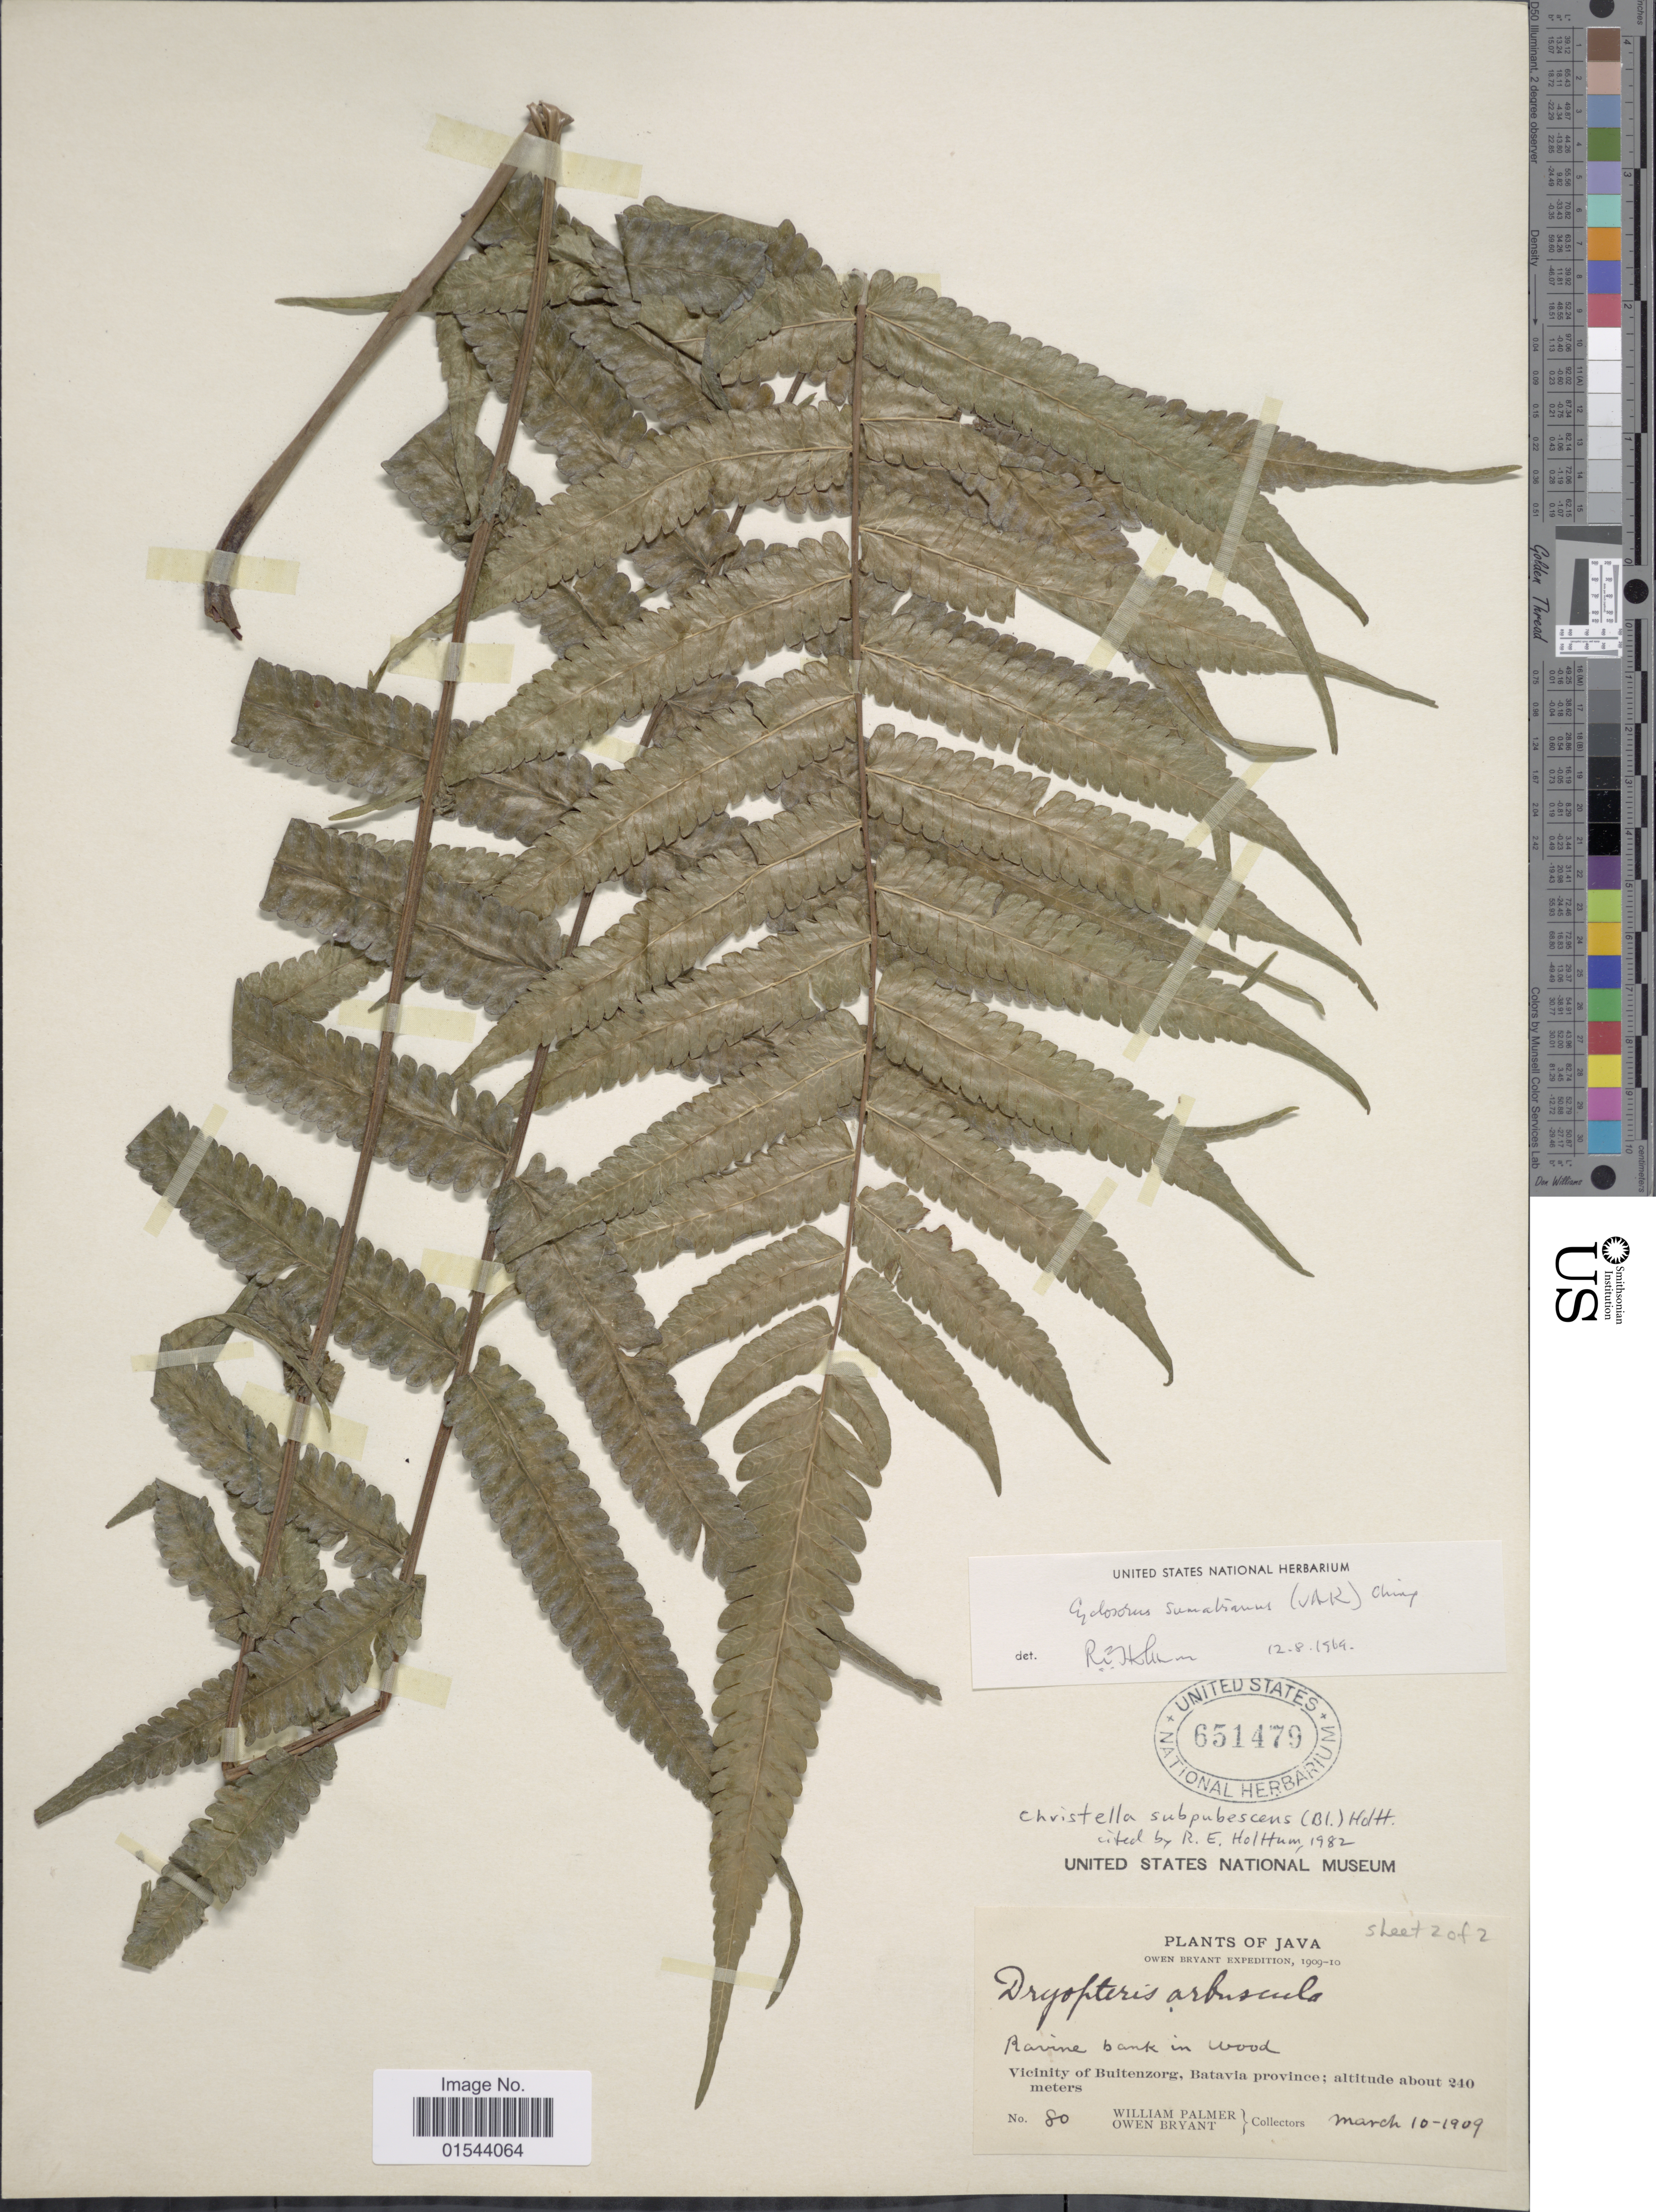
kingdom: Plantae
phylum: Tracheophyta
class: Polypodiopsida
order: Polypodiales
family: Thelypteridaceae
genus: Christella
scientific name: Christella subpubescens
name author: (Blume) Holttum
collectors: W. Palmer & O. Bryant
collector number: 80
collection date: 1909-03-10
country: Indonesia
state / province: Java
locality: Vicinity of Buitenzorg, Batavia province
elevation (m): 240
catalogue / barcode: US 651479